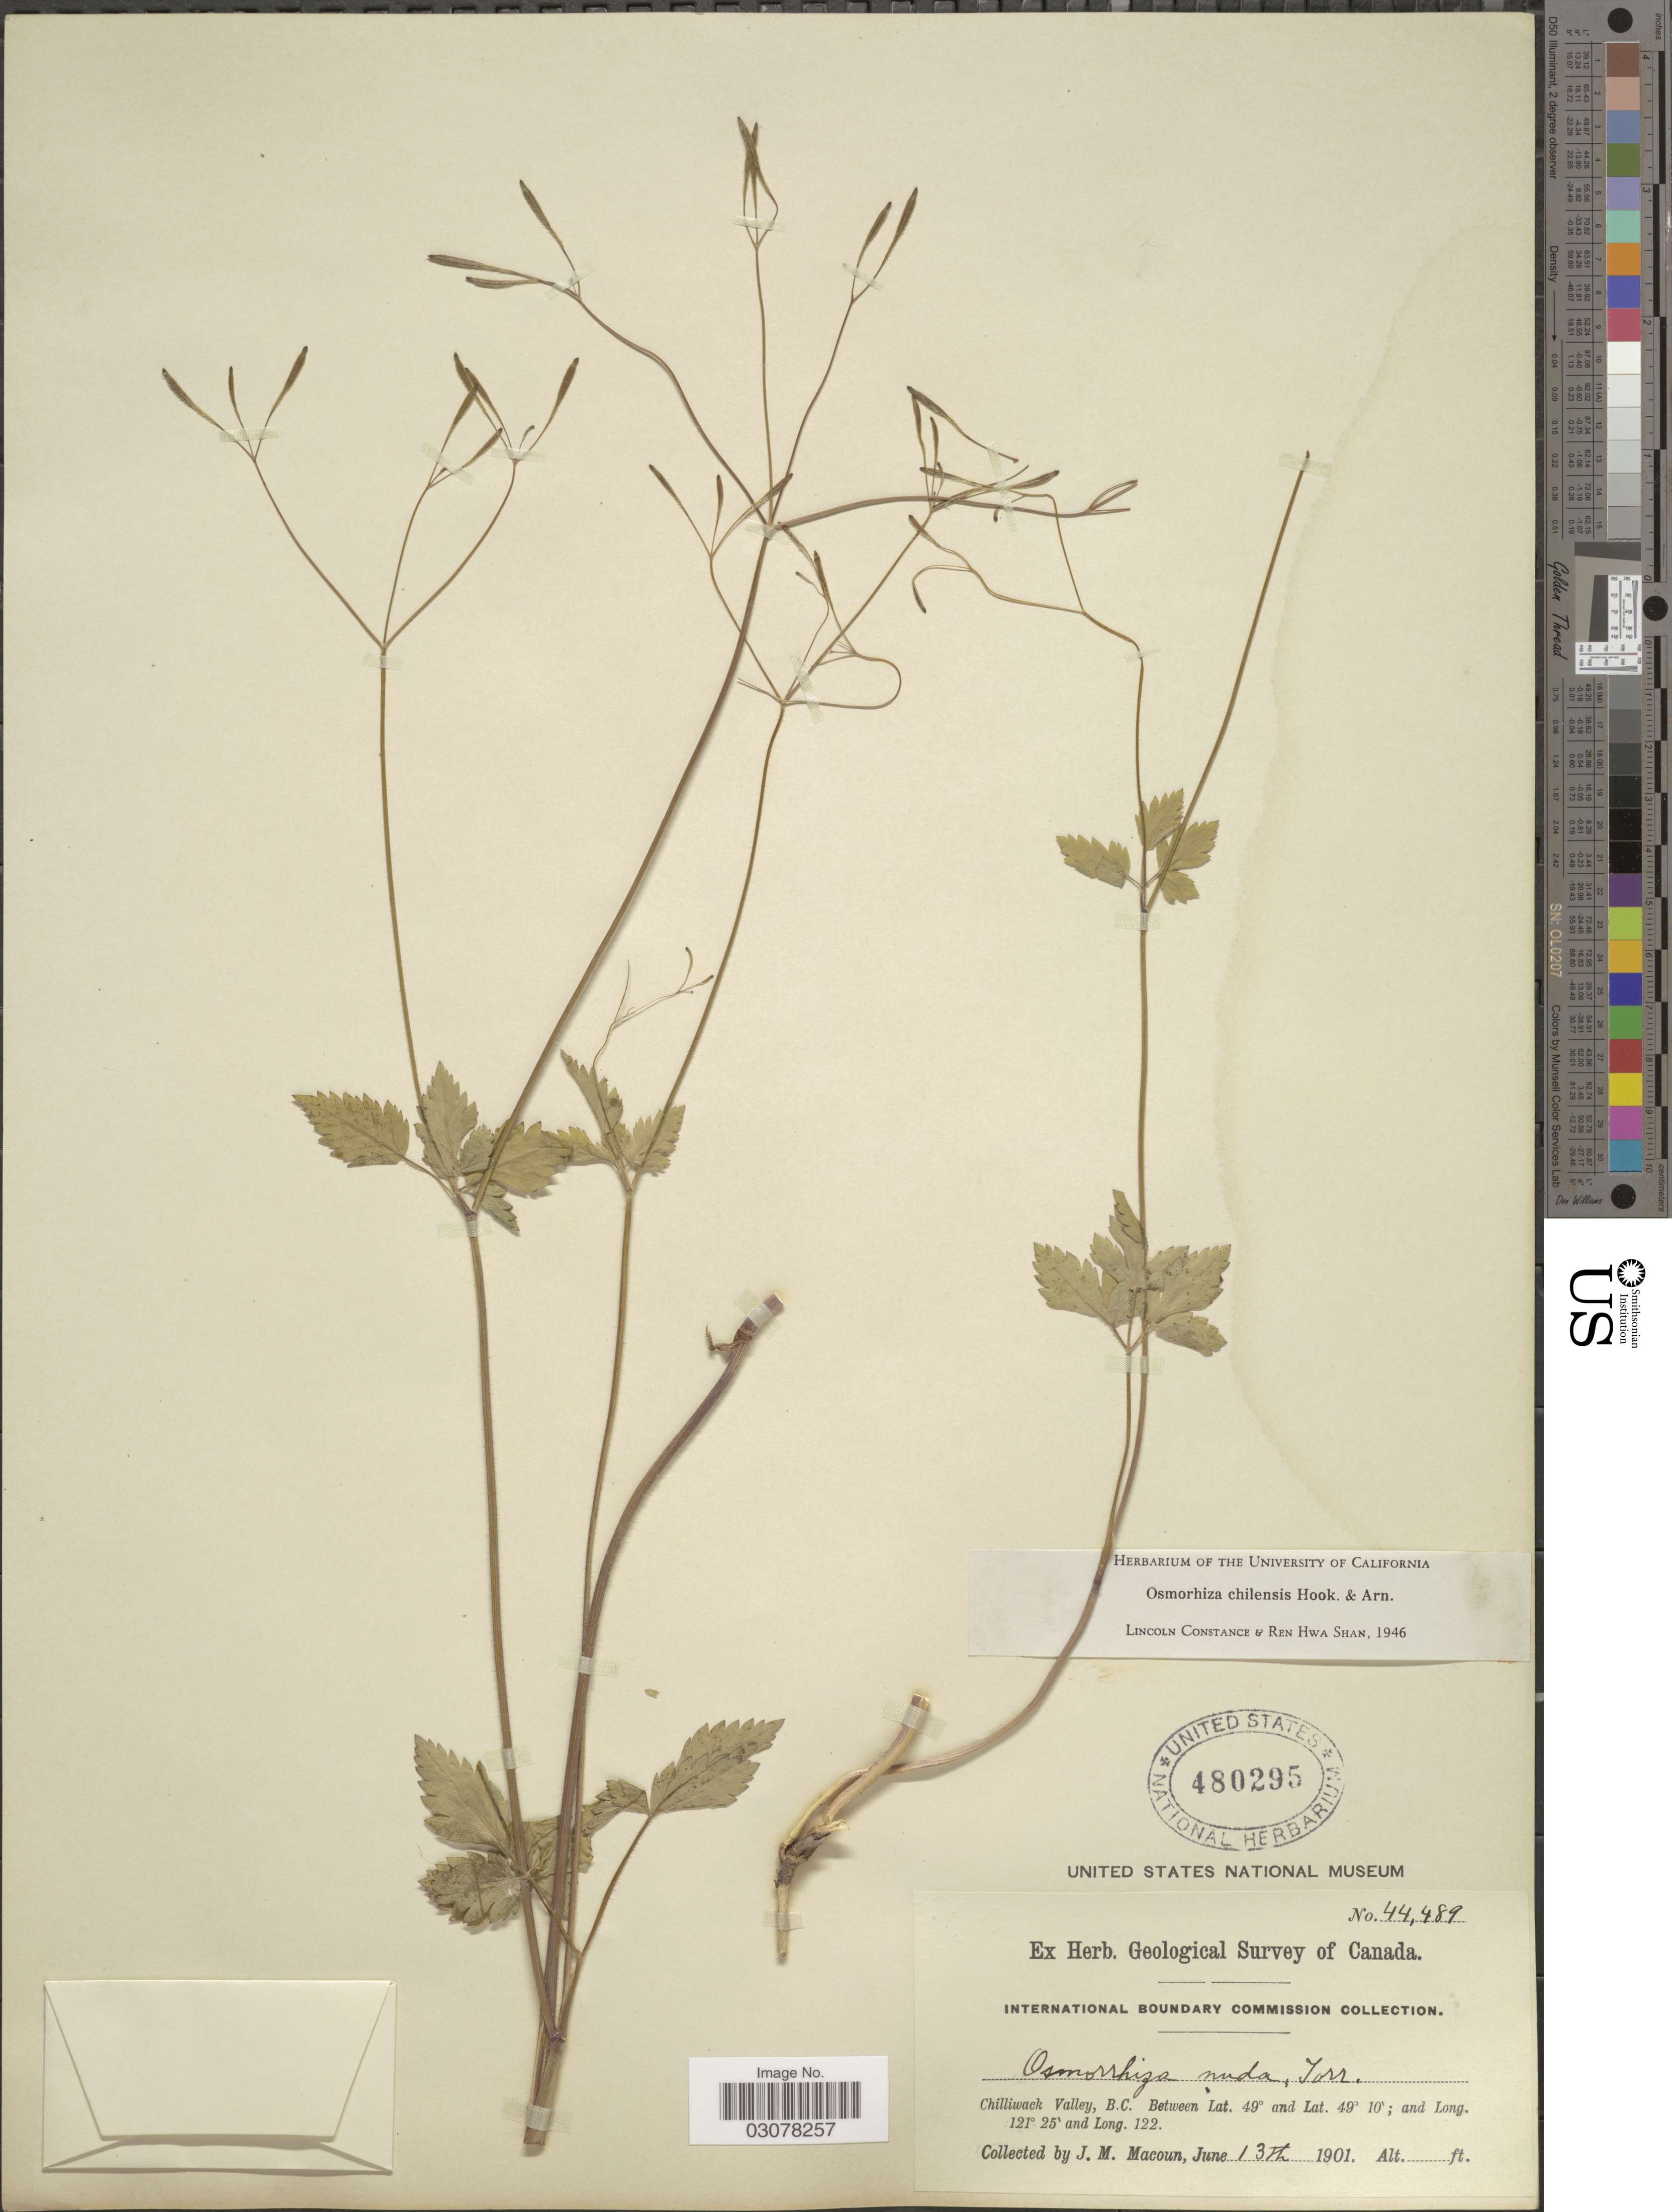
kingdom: Plantae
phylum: Tracheophyta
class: Magnoliopsida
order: Apiales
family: Apiaceae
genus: Osmorhiza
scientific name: Osmorhiza chilensis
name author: Hook. & Arn.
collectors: J. M. Macoun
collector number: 44489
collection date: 1901-06-13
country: Canada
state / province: British Columbia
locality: Chilliwack Valley, B.C.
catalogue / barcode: US 480295